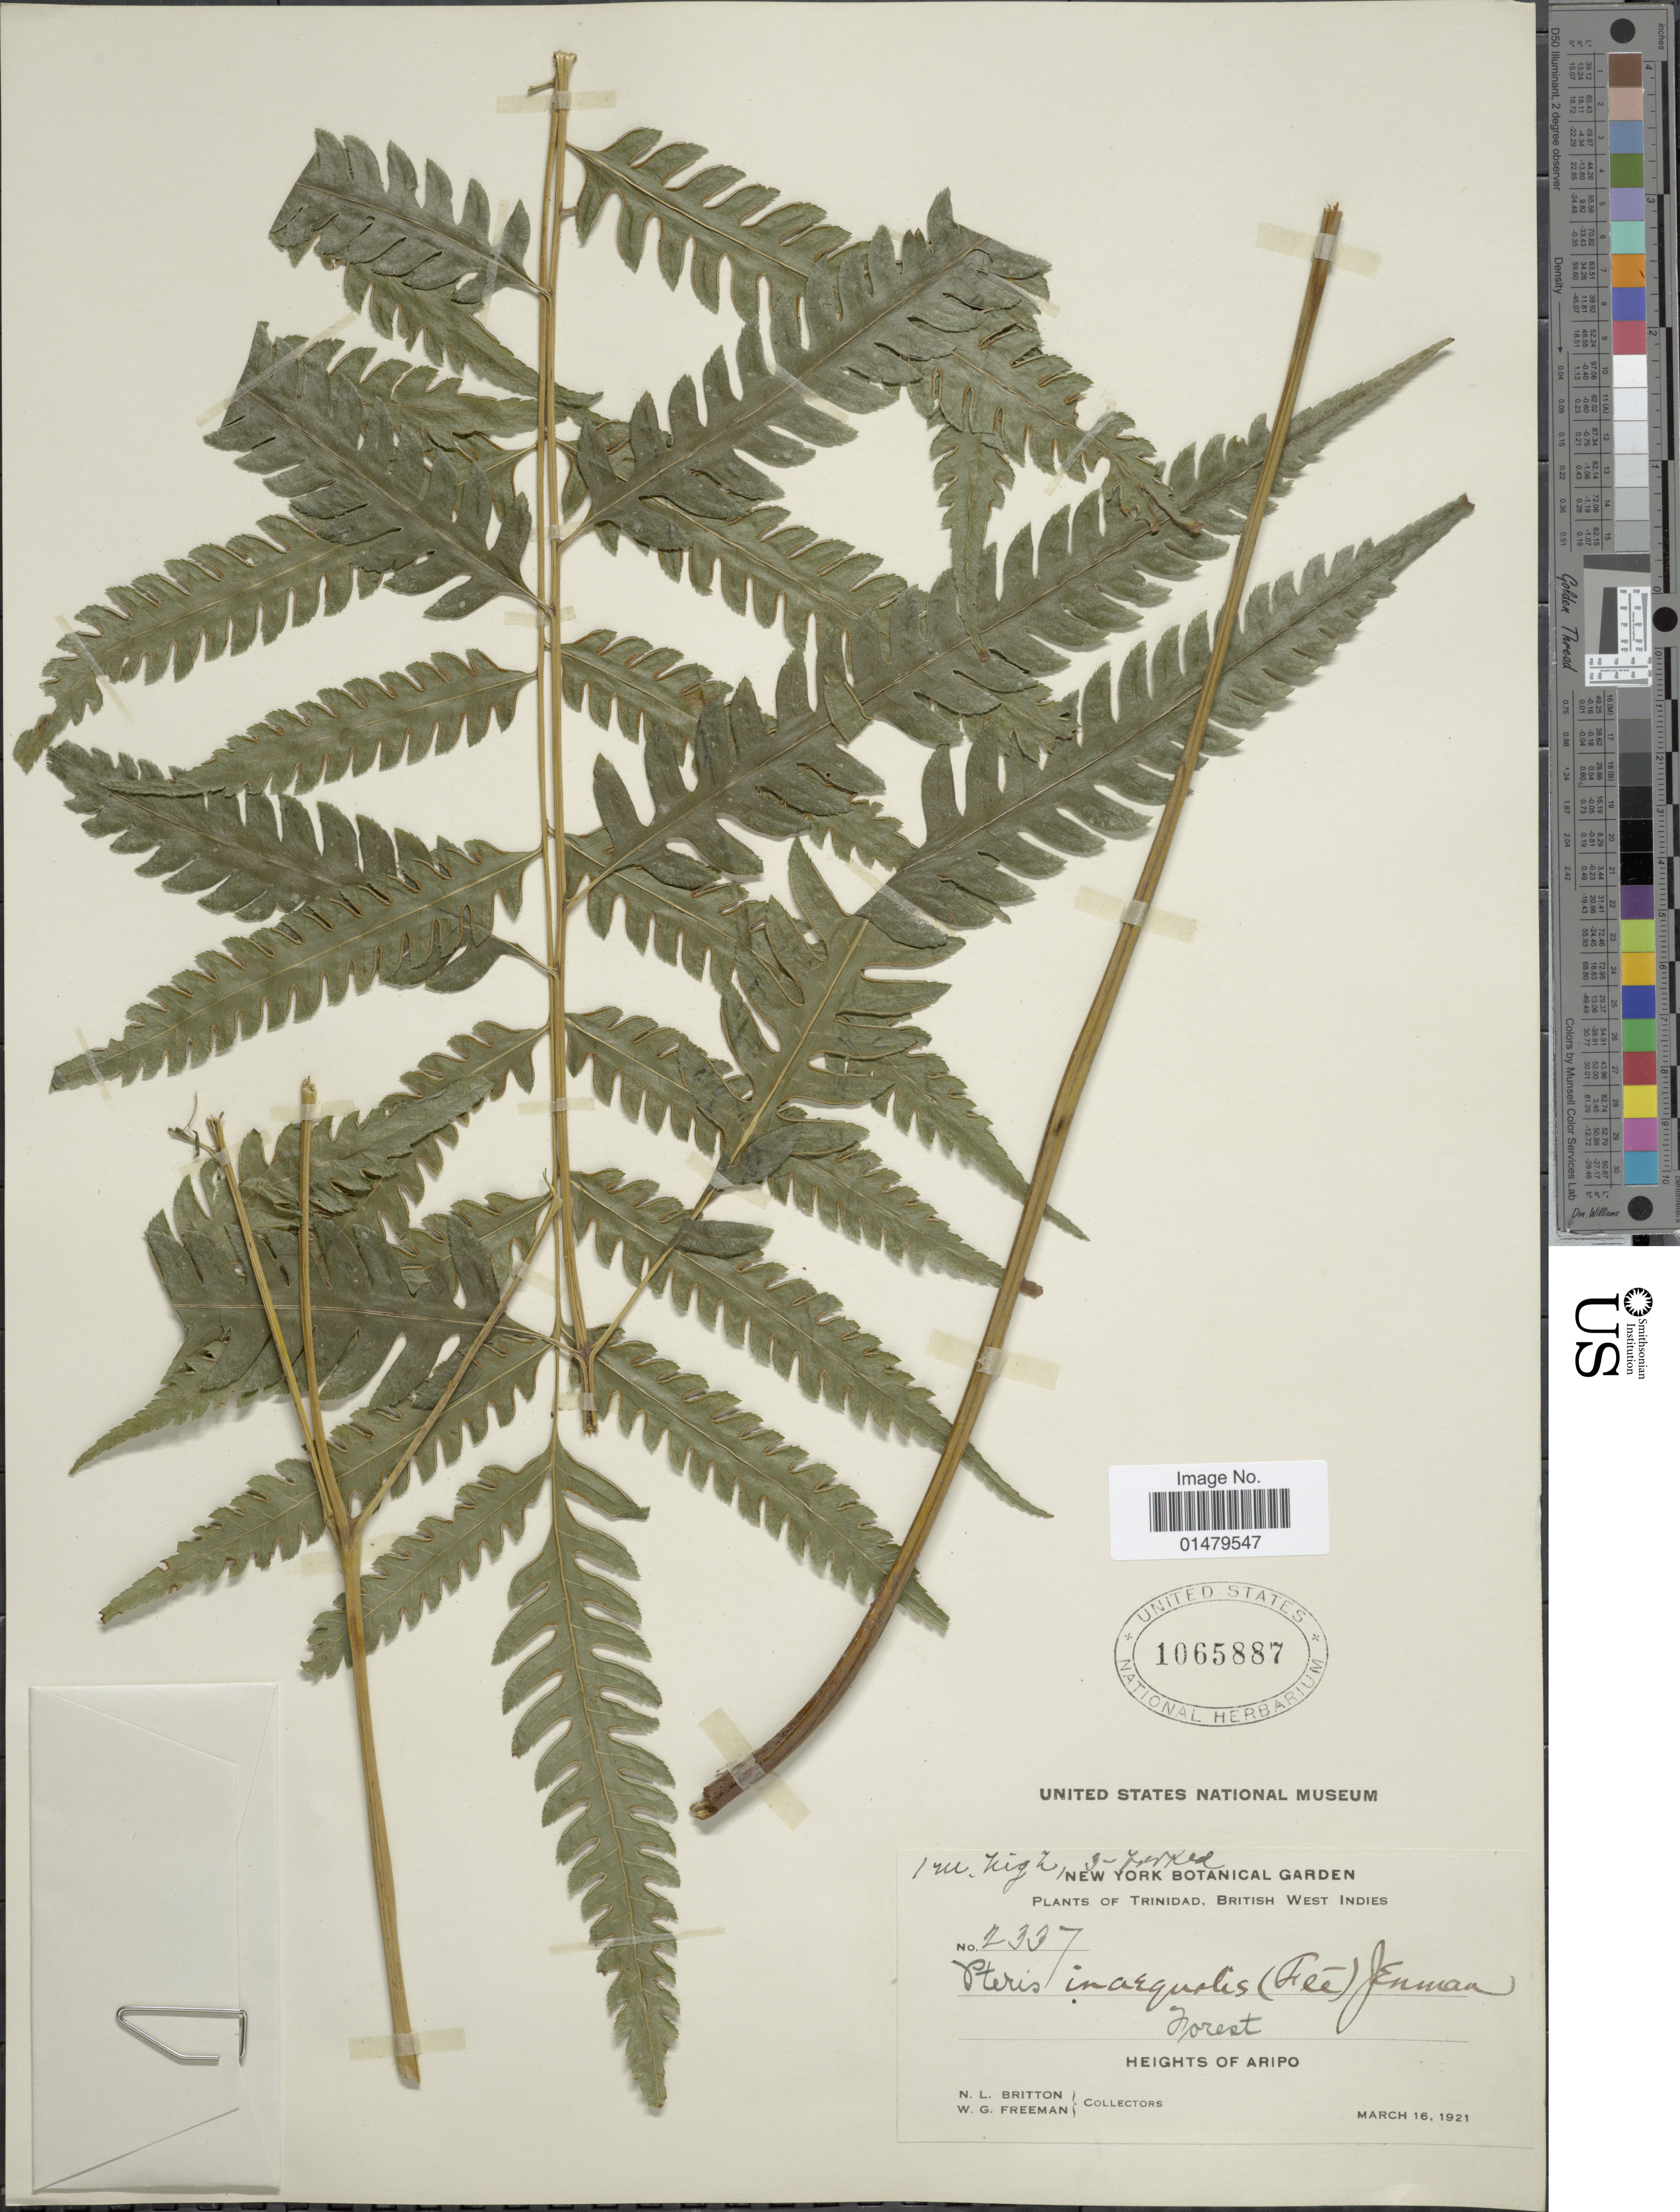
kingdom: Plantae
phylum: Tracheophyta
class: Polypodiopsida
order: Polypodiales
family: Pteridaceae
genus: Pteris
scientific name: Pteris inaequalis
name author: (Fée) Jenman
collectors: N. Britton & W. Freeman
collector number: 2337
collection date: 1921-03-16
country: Trinidad and Tobago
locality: Trinidad, British West Indies. Heights of Aripo.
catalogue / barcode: US 1065887